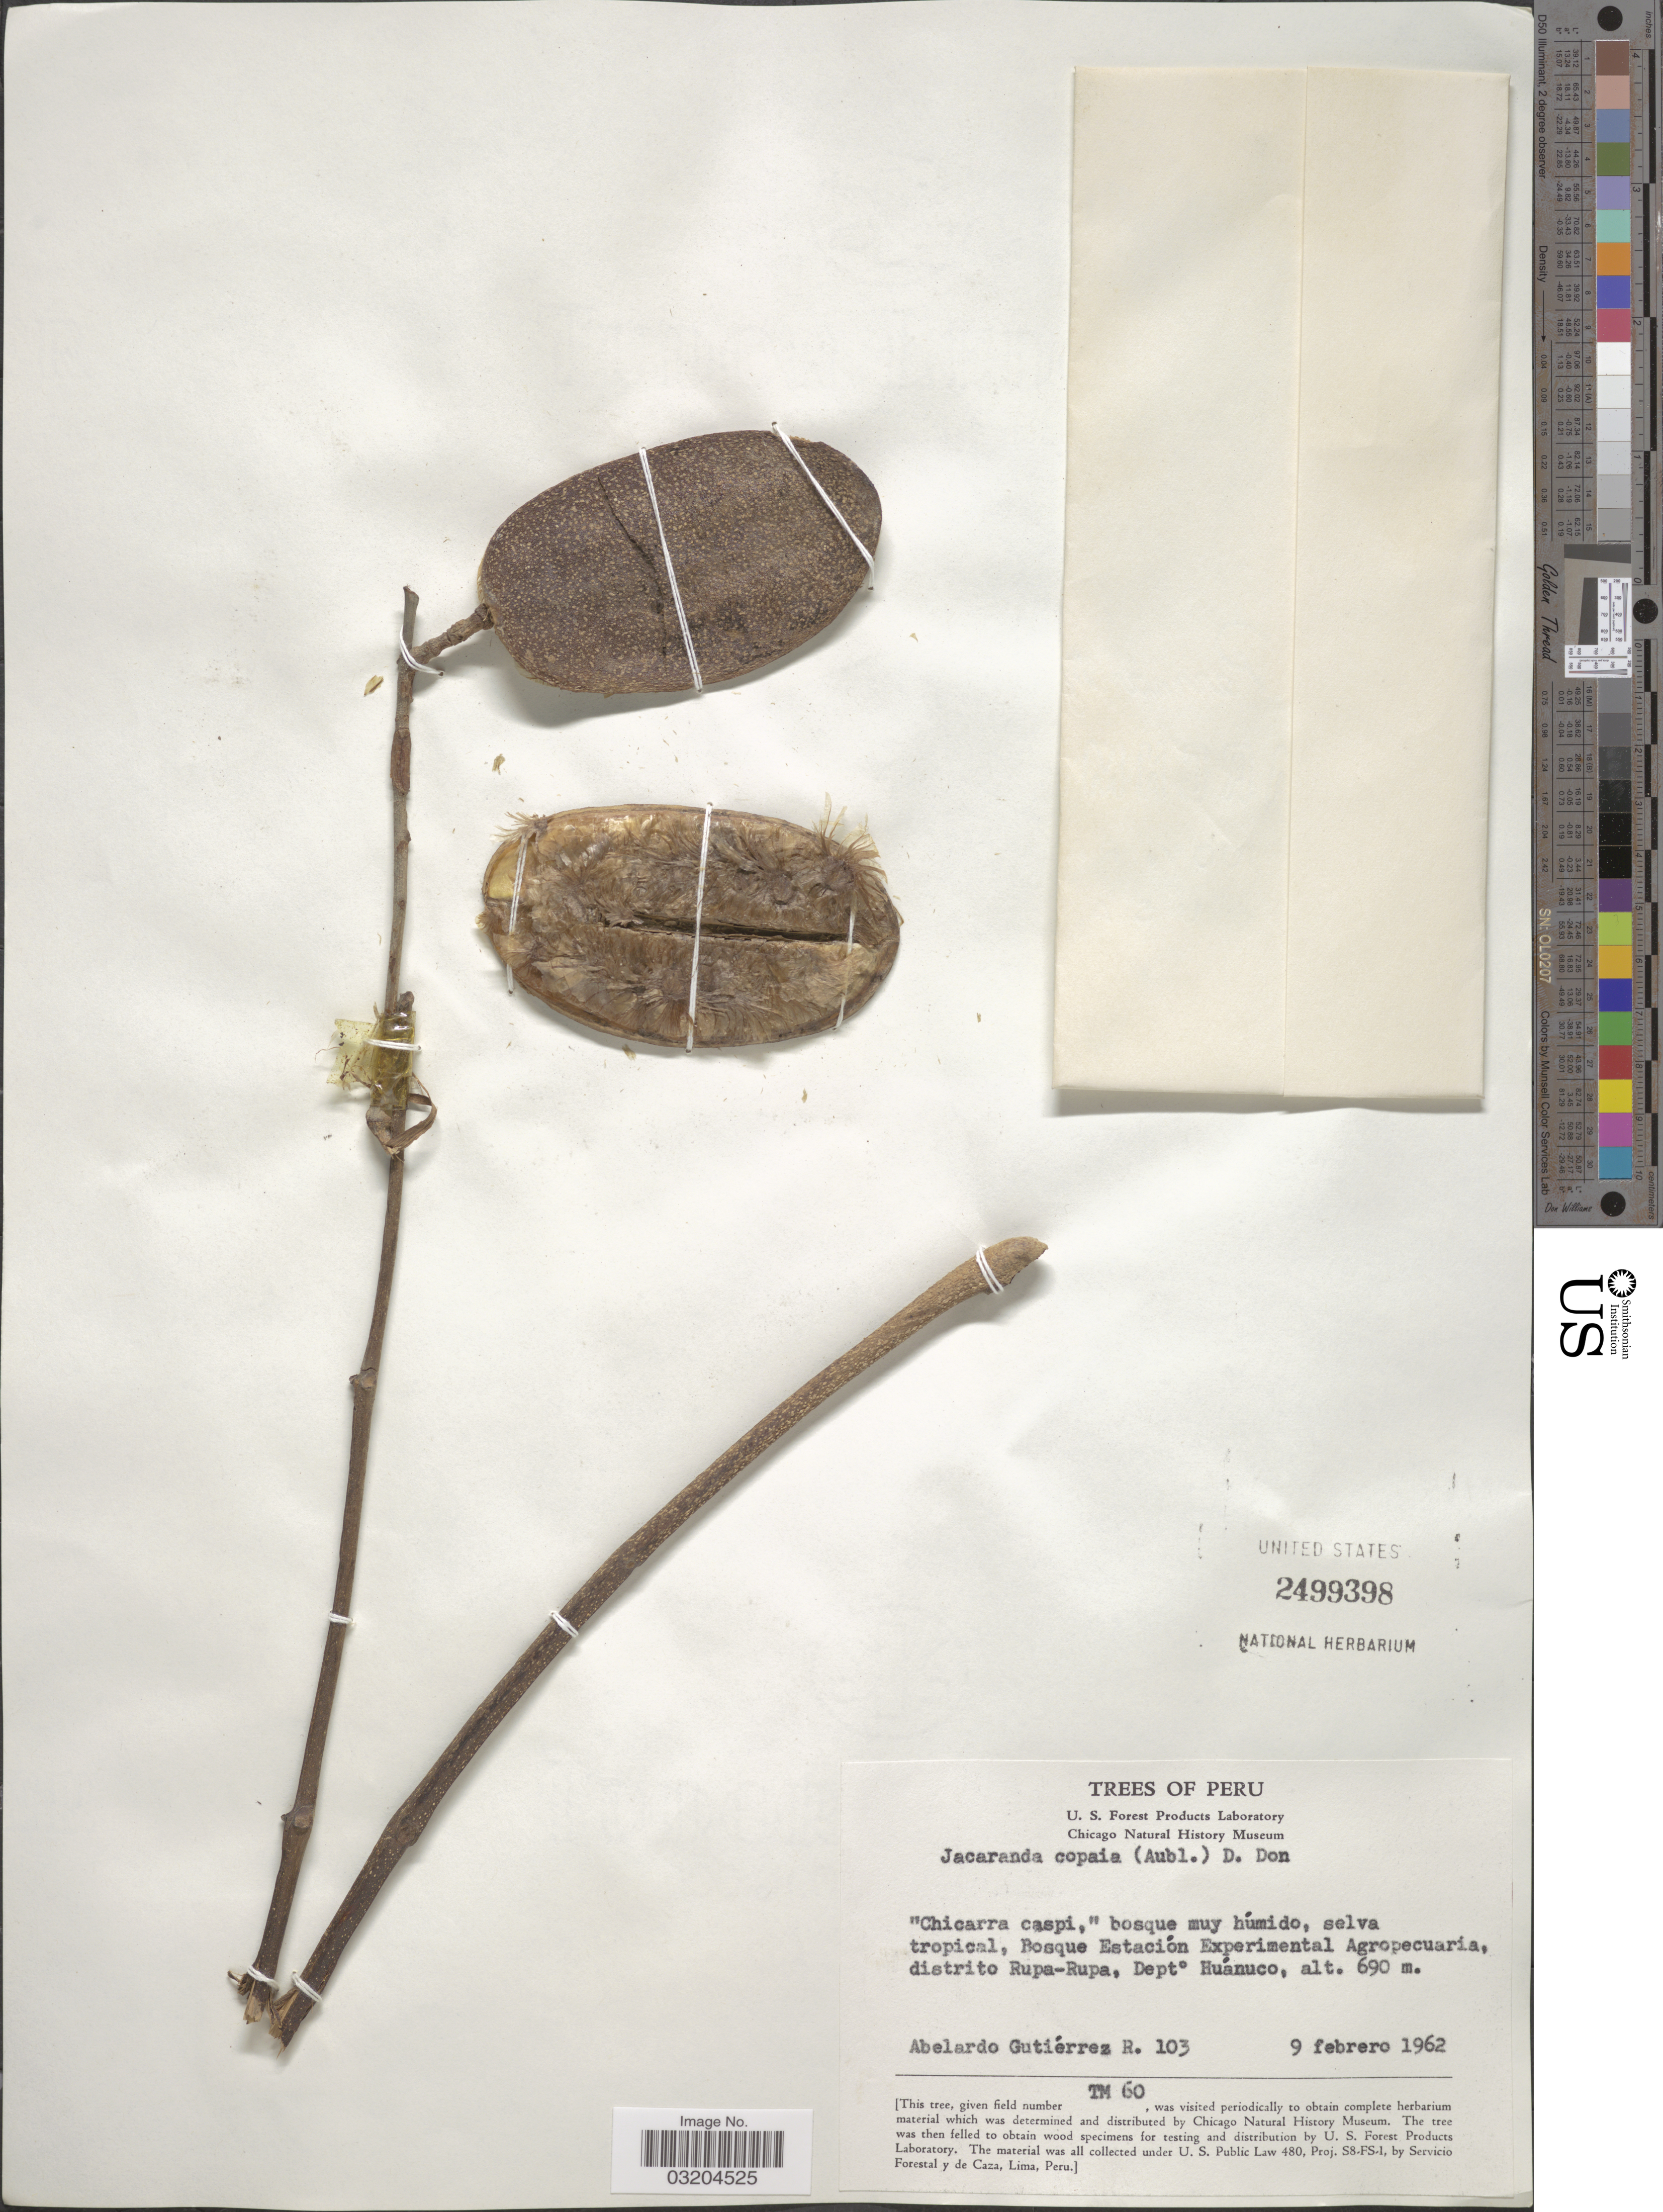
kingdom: Plantae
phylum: Tracheophyta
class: Magnoliopsida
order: Lamiales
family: Bignoniaceae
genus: Jacaranda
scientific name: Jacaranda copaia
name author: (Aubl.) D. Don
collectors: A. Gutiérrez R.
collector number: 103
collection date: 1962-02-09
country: Peru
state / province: Huánuco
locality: Bosque Estación Experimental Agropecuaria, distrito Rupa-Rupa, Pcia. Leoncio Prado, Deptº Huánuco.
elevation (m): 690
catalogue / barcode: US 2499398